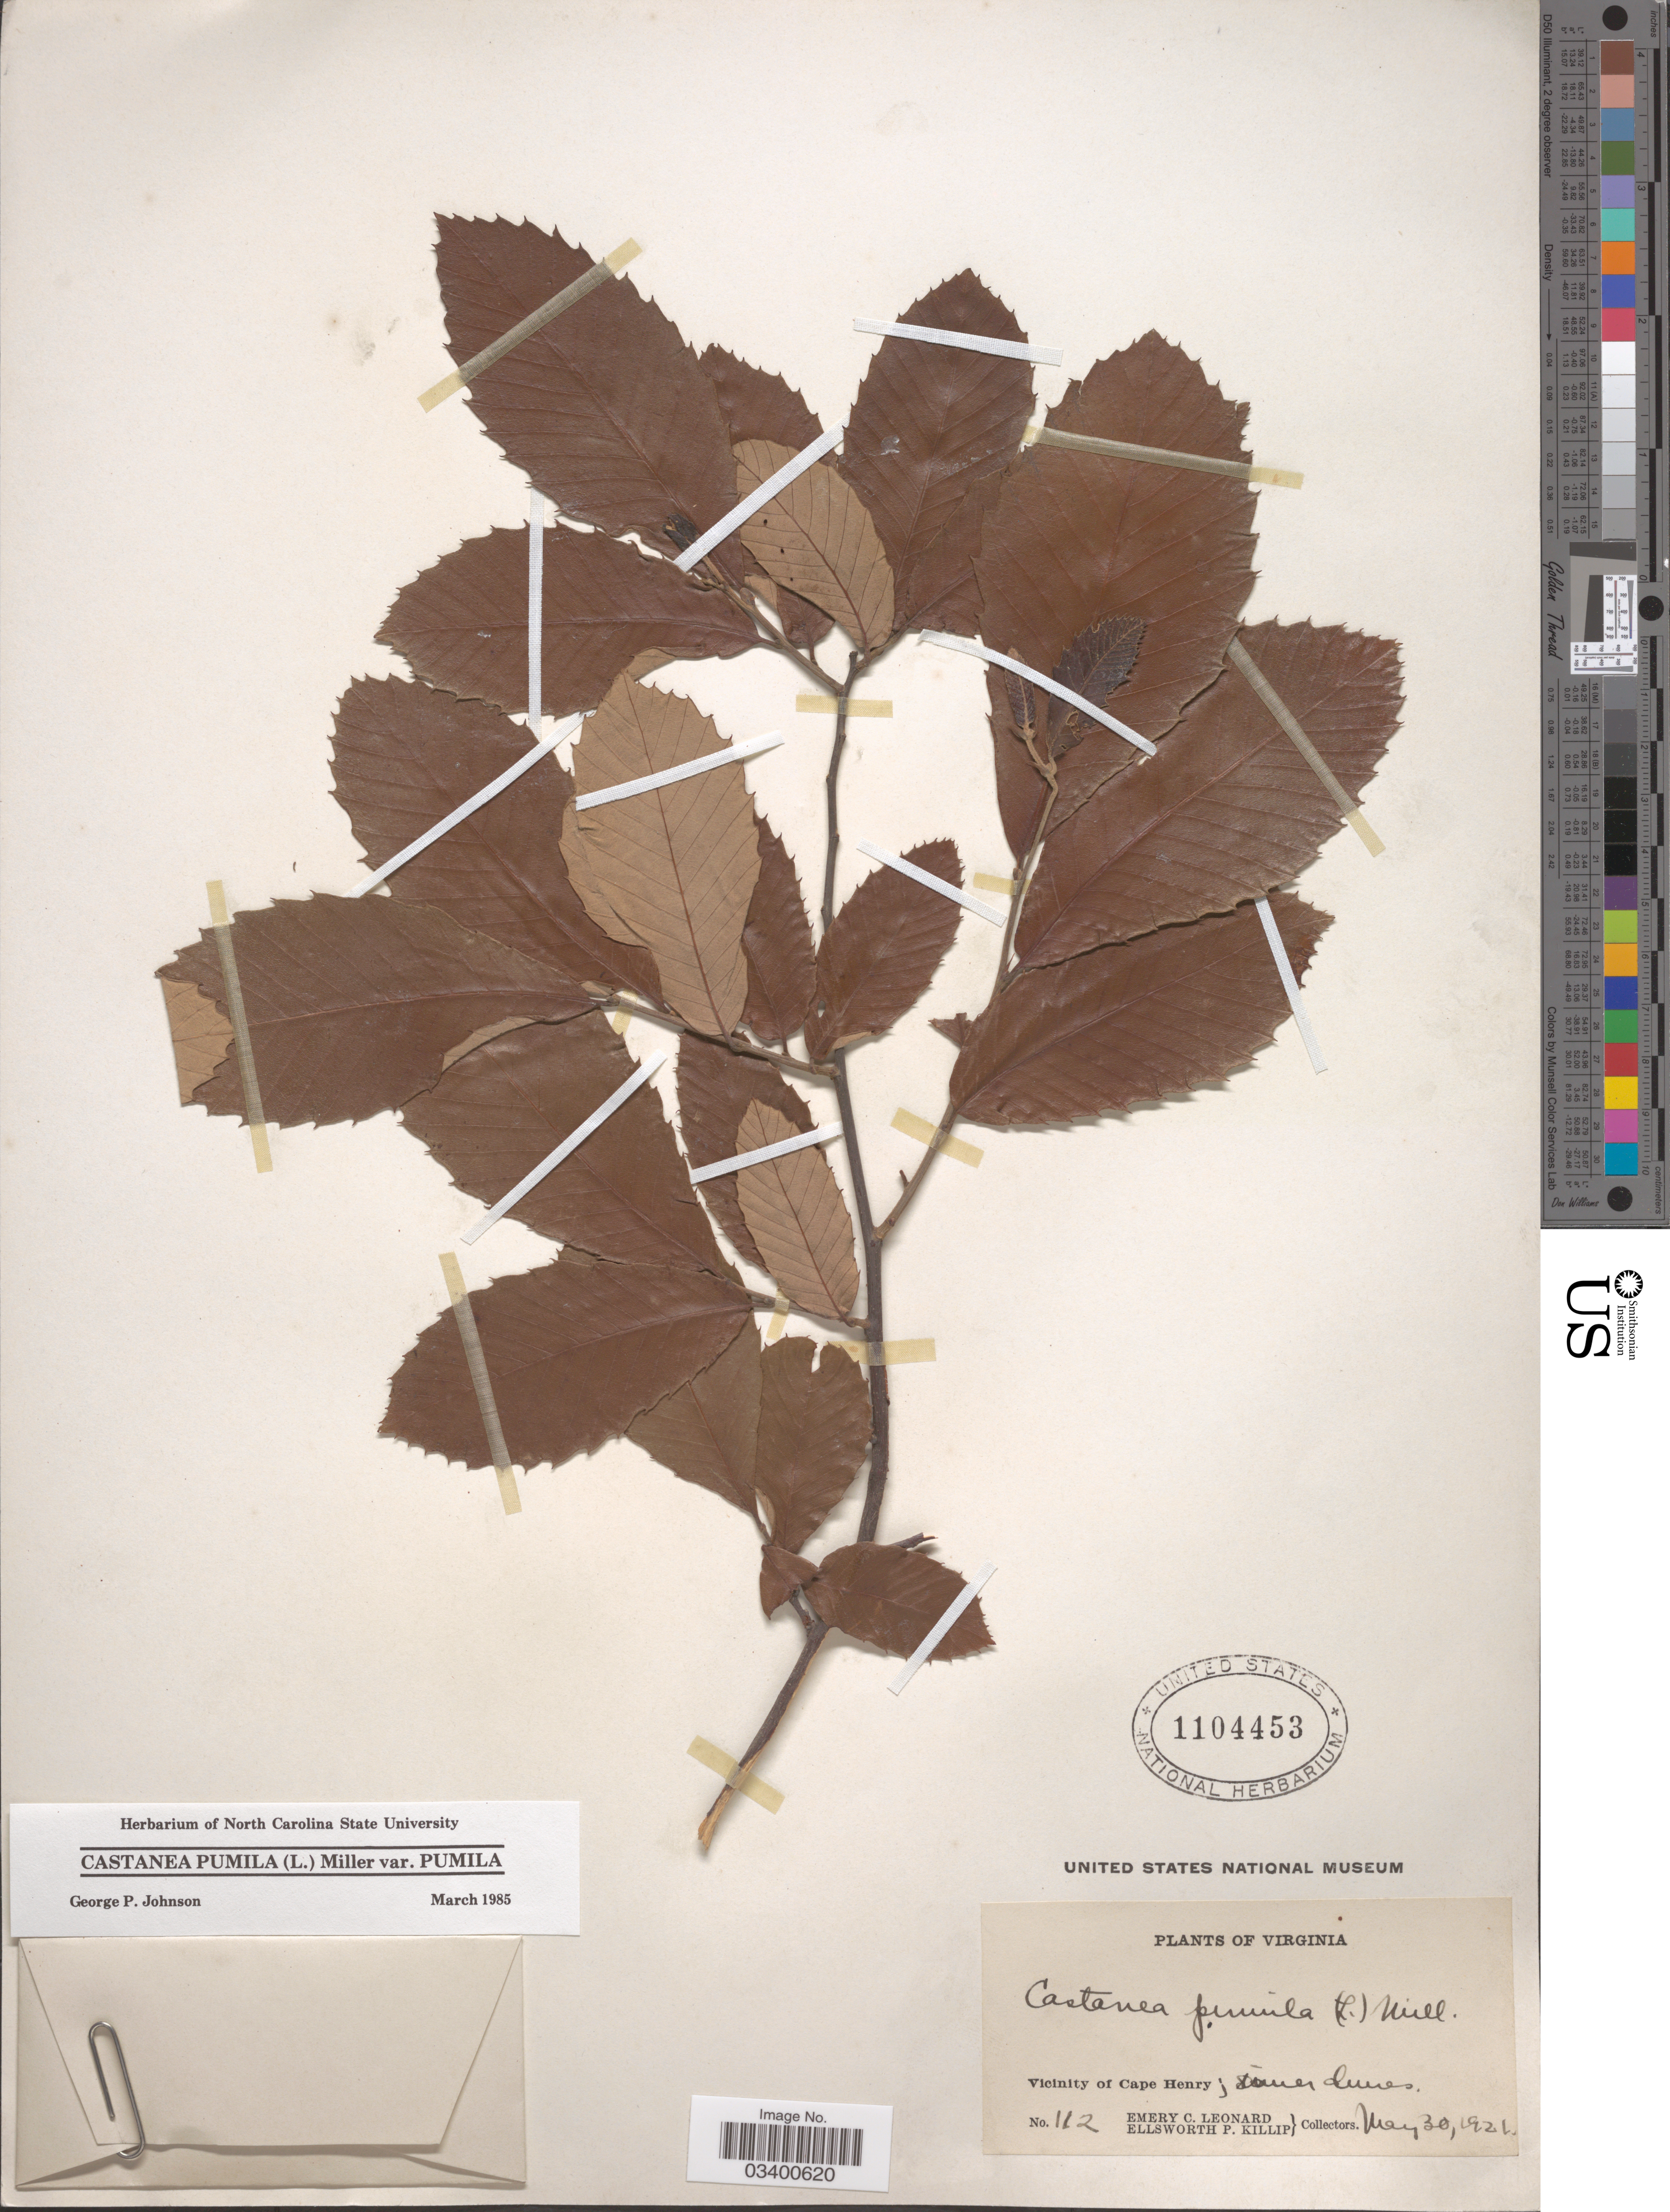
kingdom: Plantae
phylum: Tracheophyta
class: Magnoliopsida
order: Fagales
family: Fagaceae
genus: Castanea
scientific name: Castanea pumila var. pumila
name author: (L.) Mill.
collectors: E. C. Leonard & E. P. Killip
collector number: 112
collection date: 1921-05-30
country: United States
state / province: Virginia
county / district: City of Virginia Beach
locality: Vicinity of Cape Henry; lower dunes.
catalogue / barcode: US 1104453